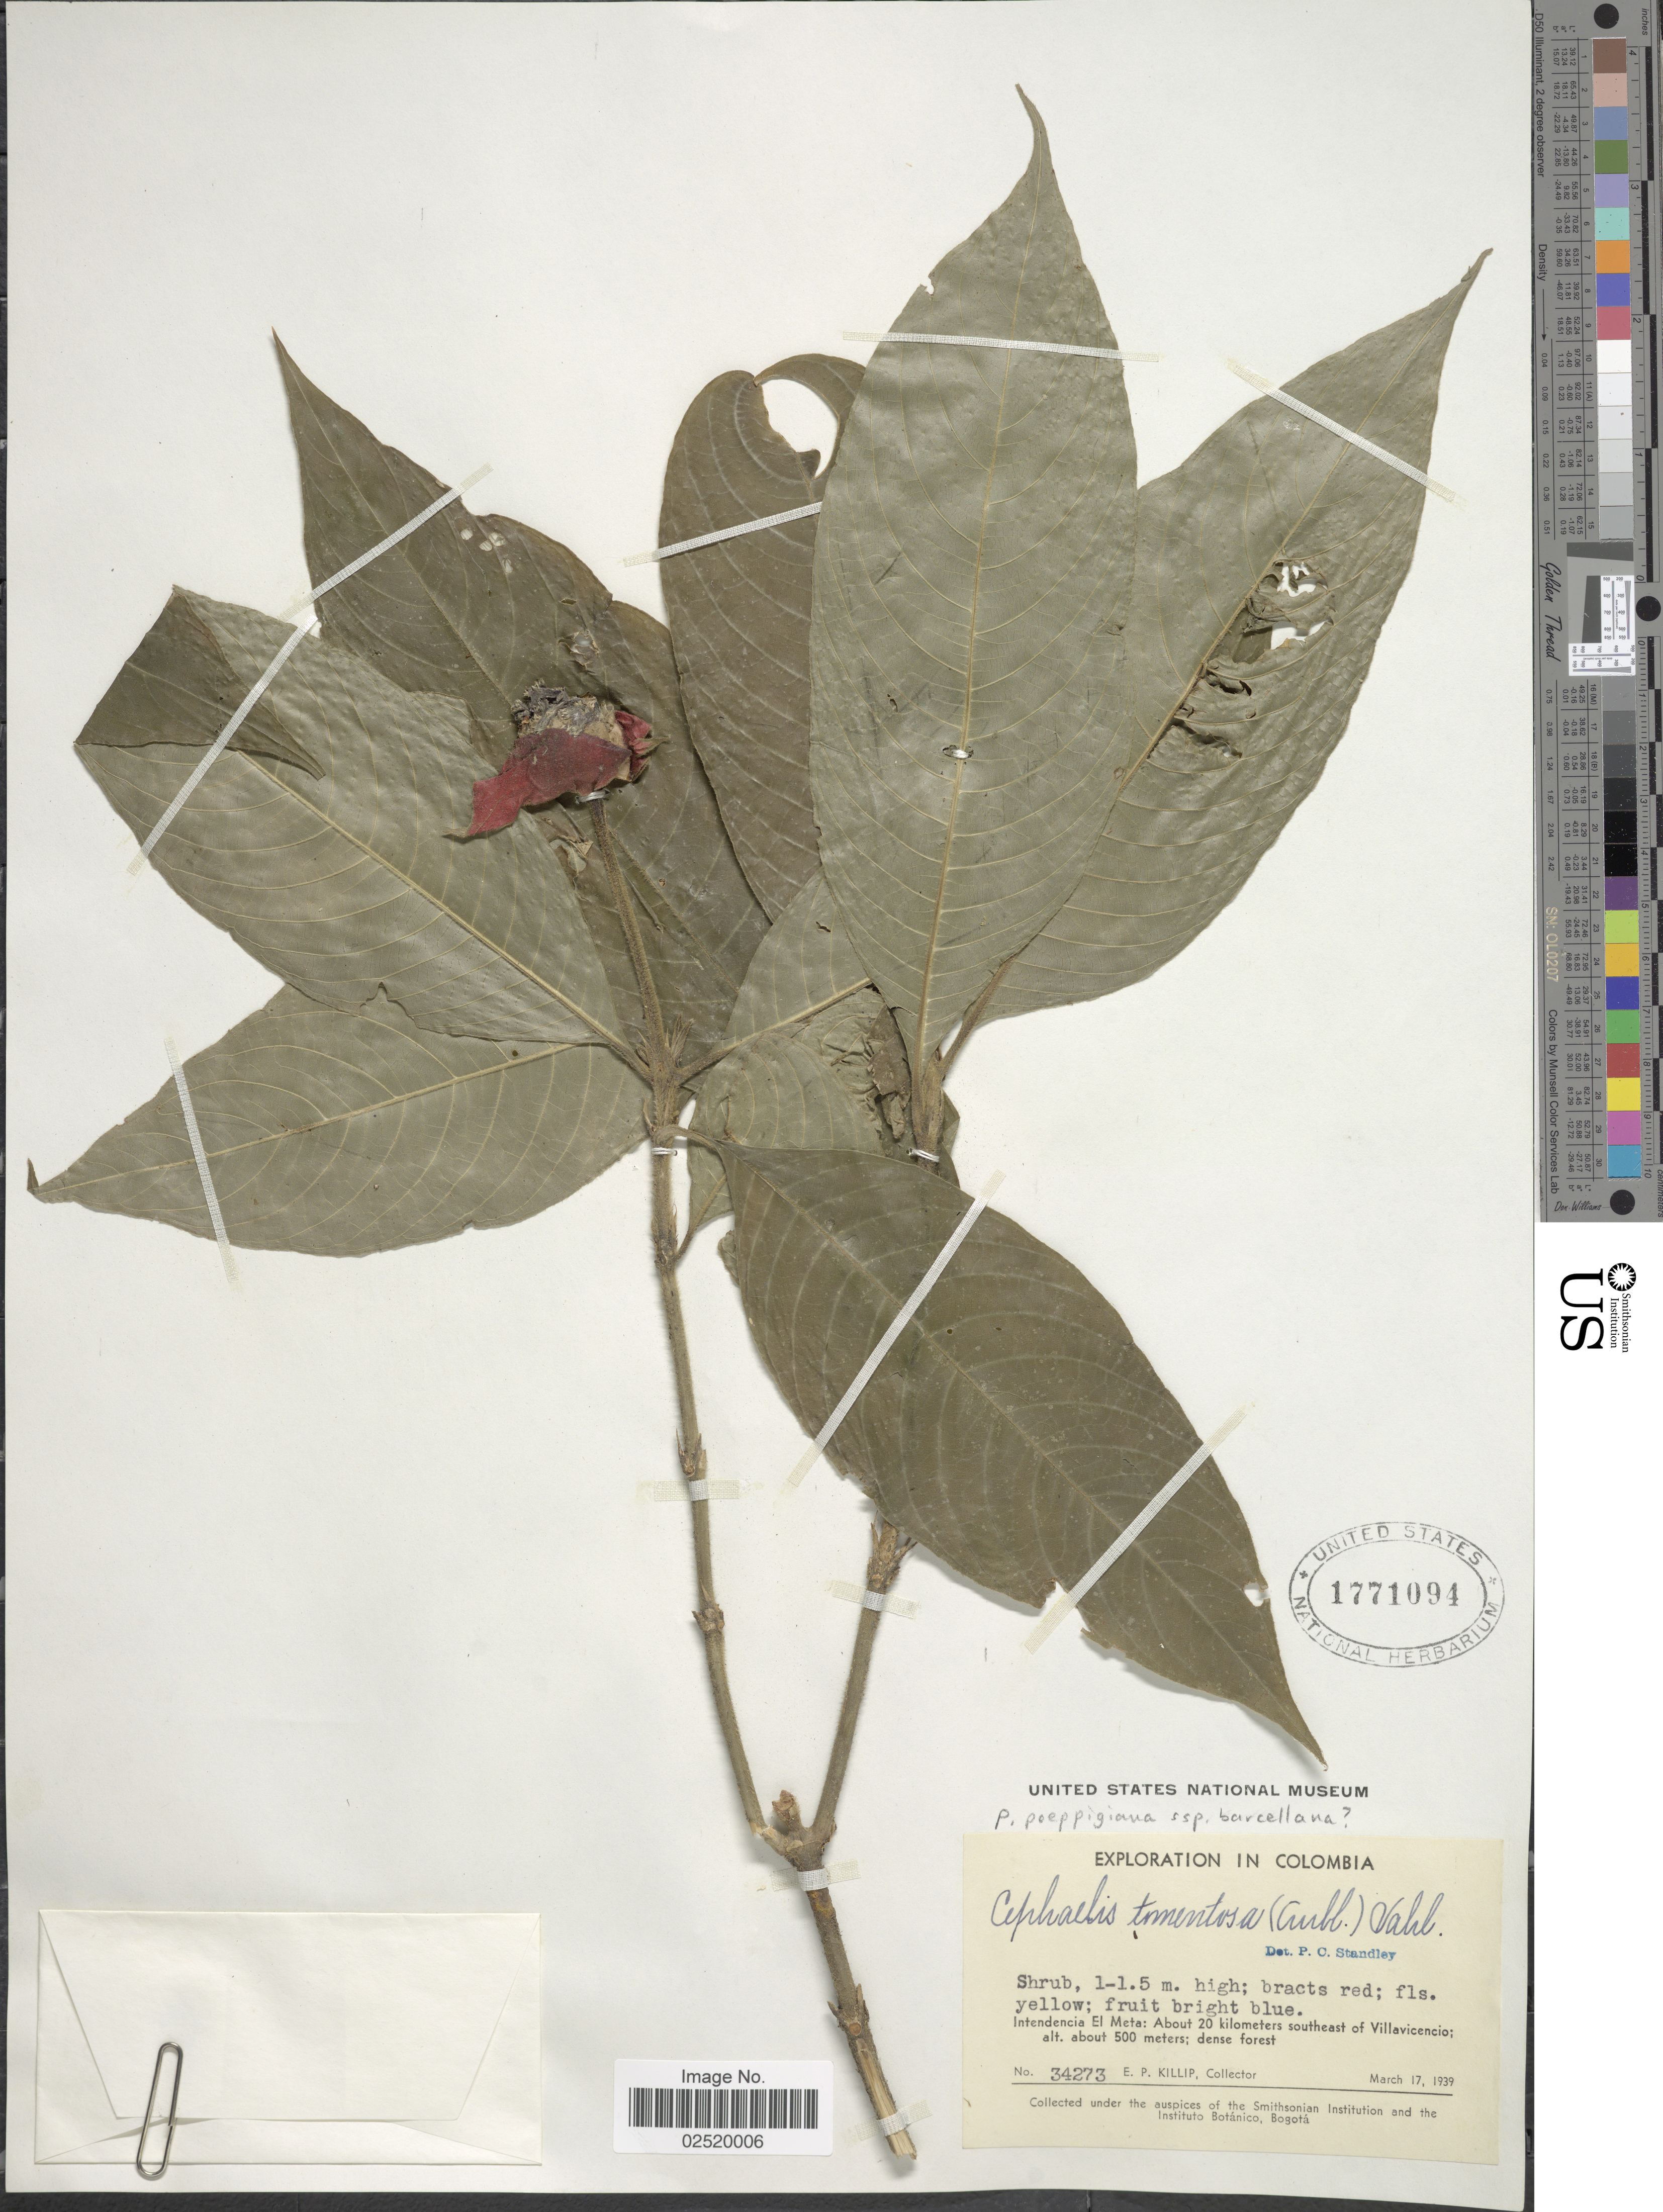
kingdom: Plantae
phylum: Tracheophyta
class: Magnoliopsida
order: Gentianales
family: Rubiaceae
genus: Psychotria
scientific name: Psychotria poeppigiana subsp. barcellana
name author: (Müll. Arg.) Steyerm.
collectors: E. P. Killip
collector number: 34273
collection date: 1939-03-17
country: Colombia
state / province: Meta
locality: Intendencia El Meta: About 20 kilometers southeast of Villavicencio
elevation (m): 500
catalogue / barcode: US 1771094